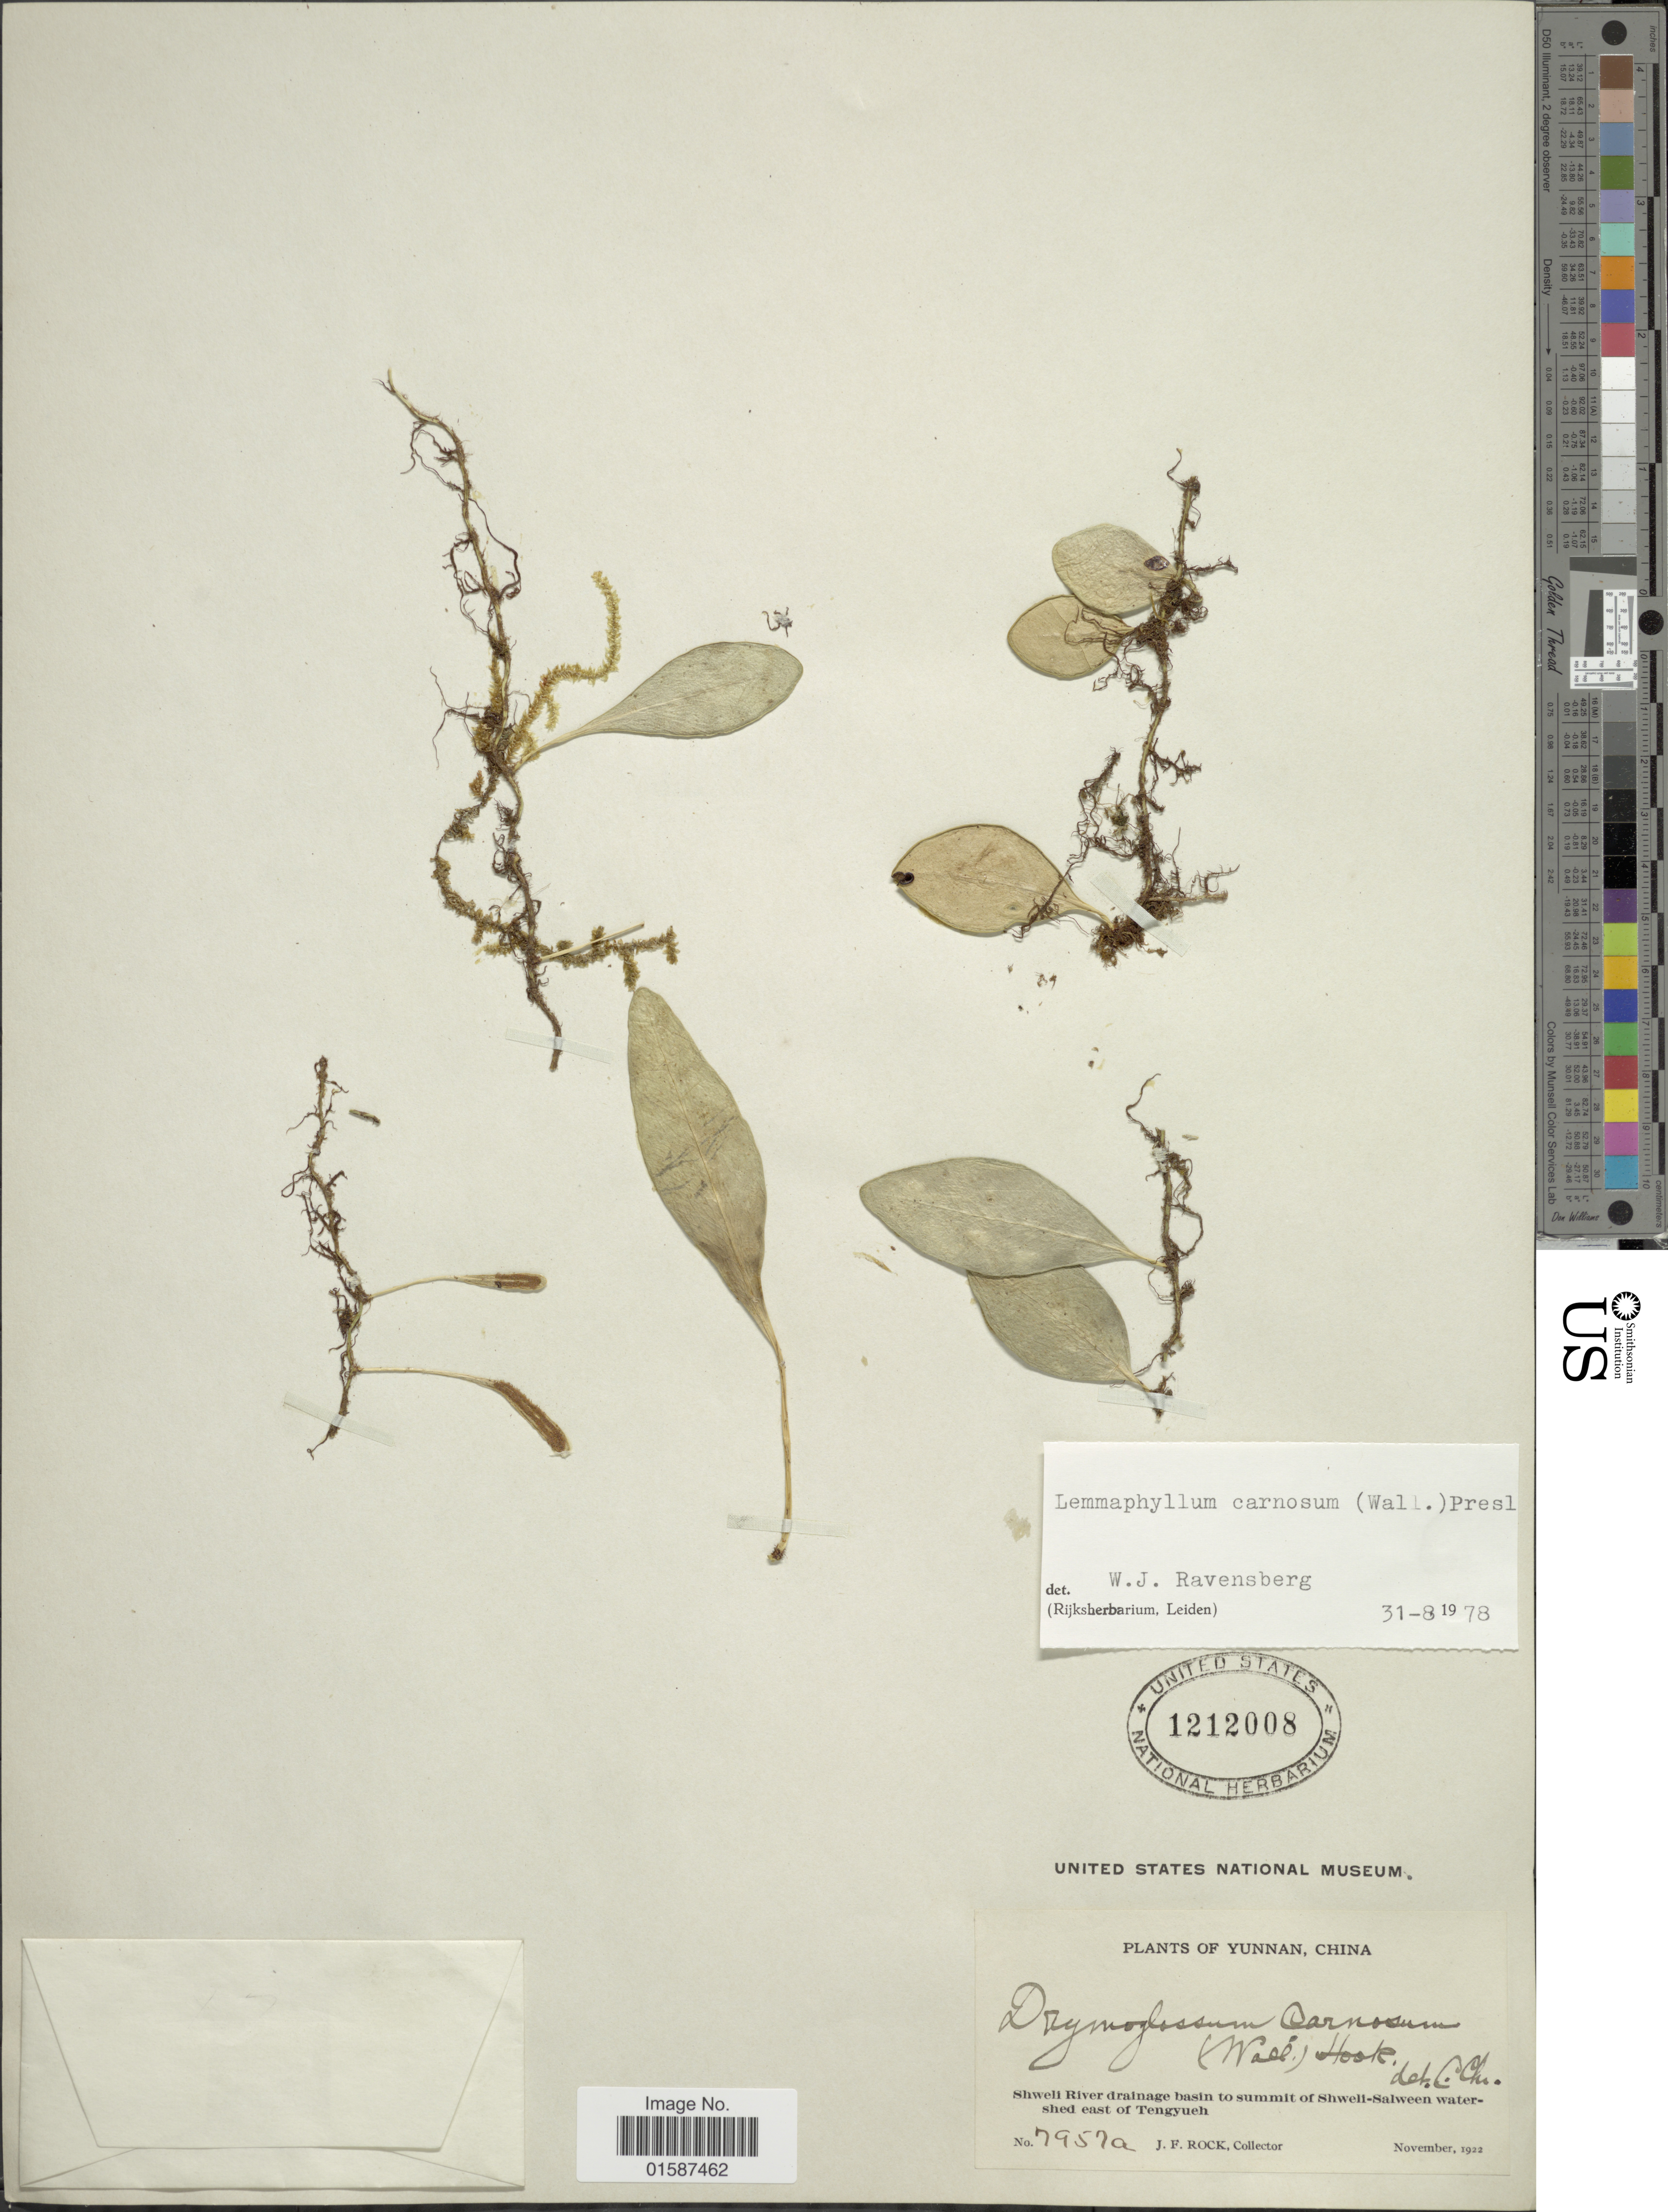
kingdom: Plantae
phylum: Tracheophyta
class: Polypodiopsida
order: Polypodiales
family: Polypodiaceae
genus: Lemmaphyllum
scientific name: Lemmaphyllum carnosum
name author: (J. Sm. ex Hook.) C. Presl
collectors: J. Rock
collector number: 7957a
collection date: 1922-11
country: China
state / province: Yunnan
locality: Yunnan, Shweli River drainage basin to summit of Shweli-Salween watershed east of Tengyueh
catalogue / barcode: US 1212008